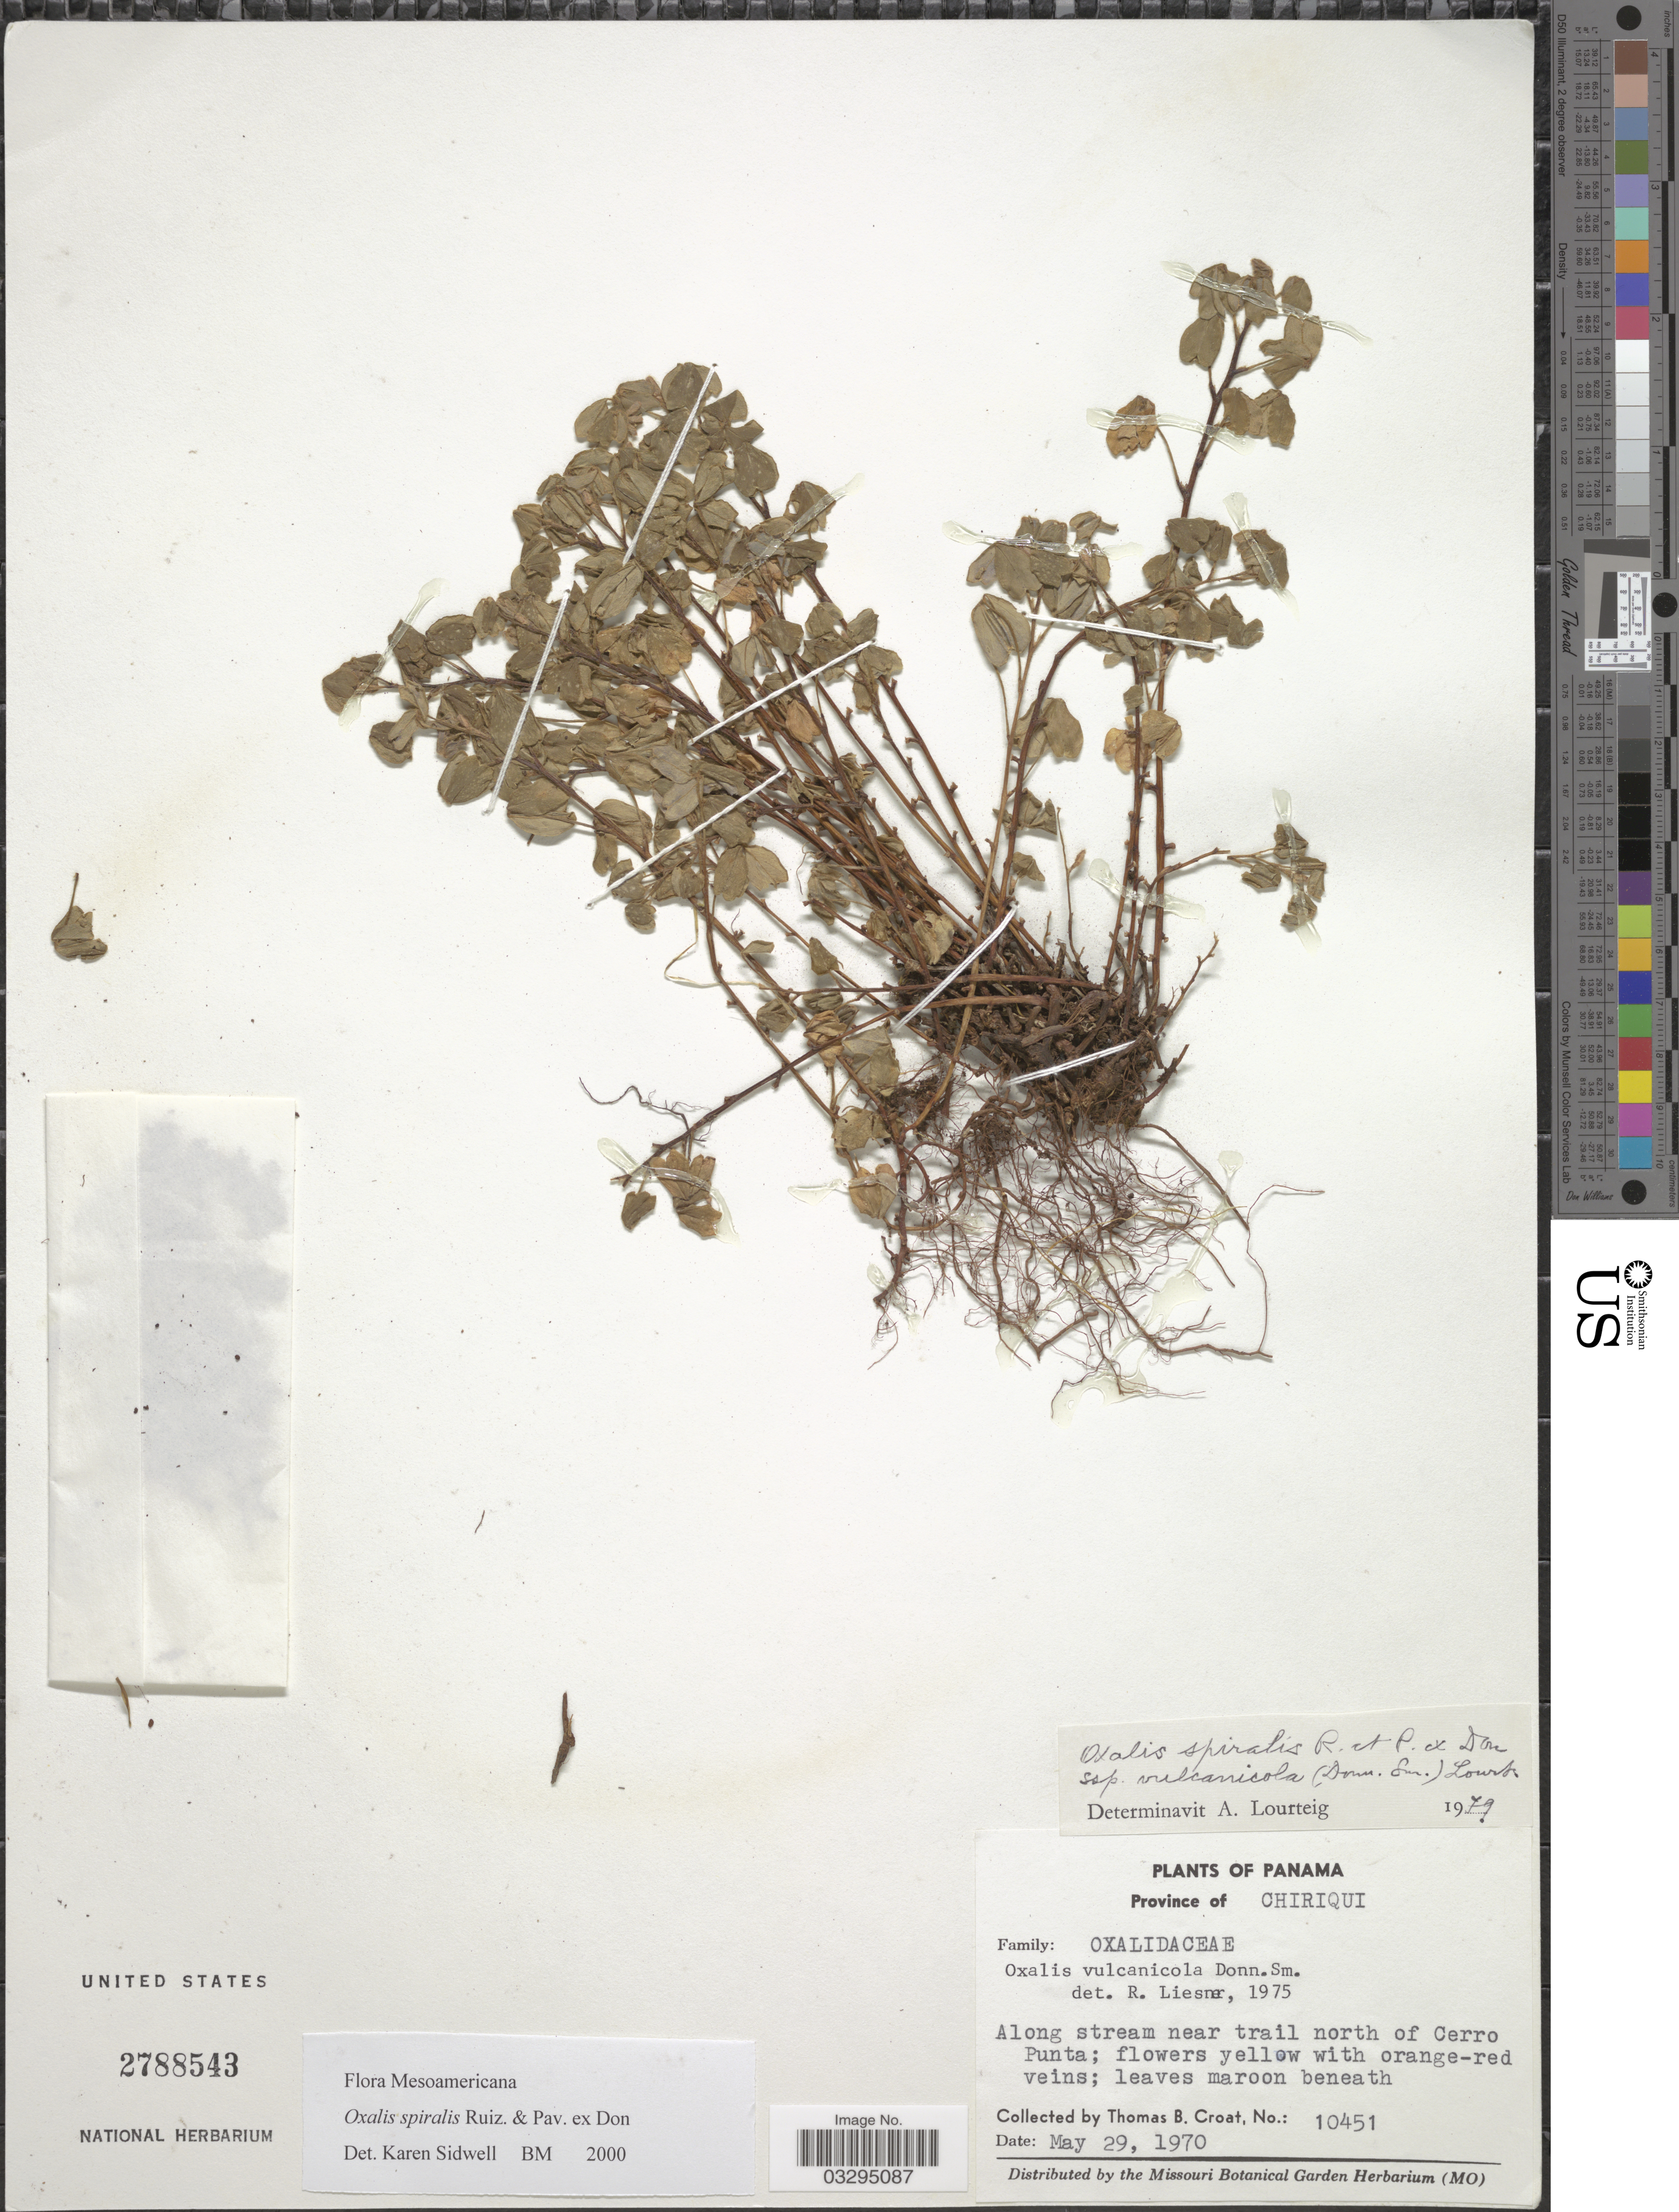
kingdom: Plantae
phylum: Tracheophyta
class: Magnoliopsida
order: Oxalidales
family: Oxalidaceae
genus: Oxalis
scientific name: Oxalis spiralis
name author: Ruiz & Pav. ex G. Don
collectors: T. B. Croat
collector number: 10451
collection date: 1970-05-29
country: Panama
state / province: Chiriqui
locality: Province of Chiriqui. Along stream near trail north of Cerro Punta.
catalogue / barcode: US 2788543